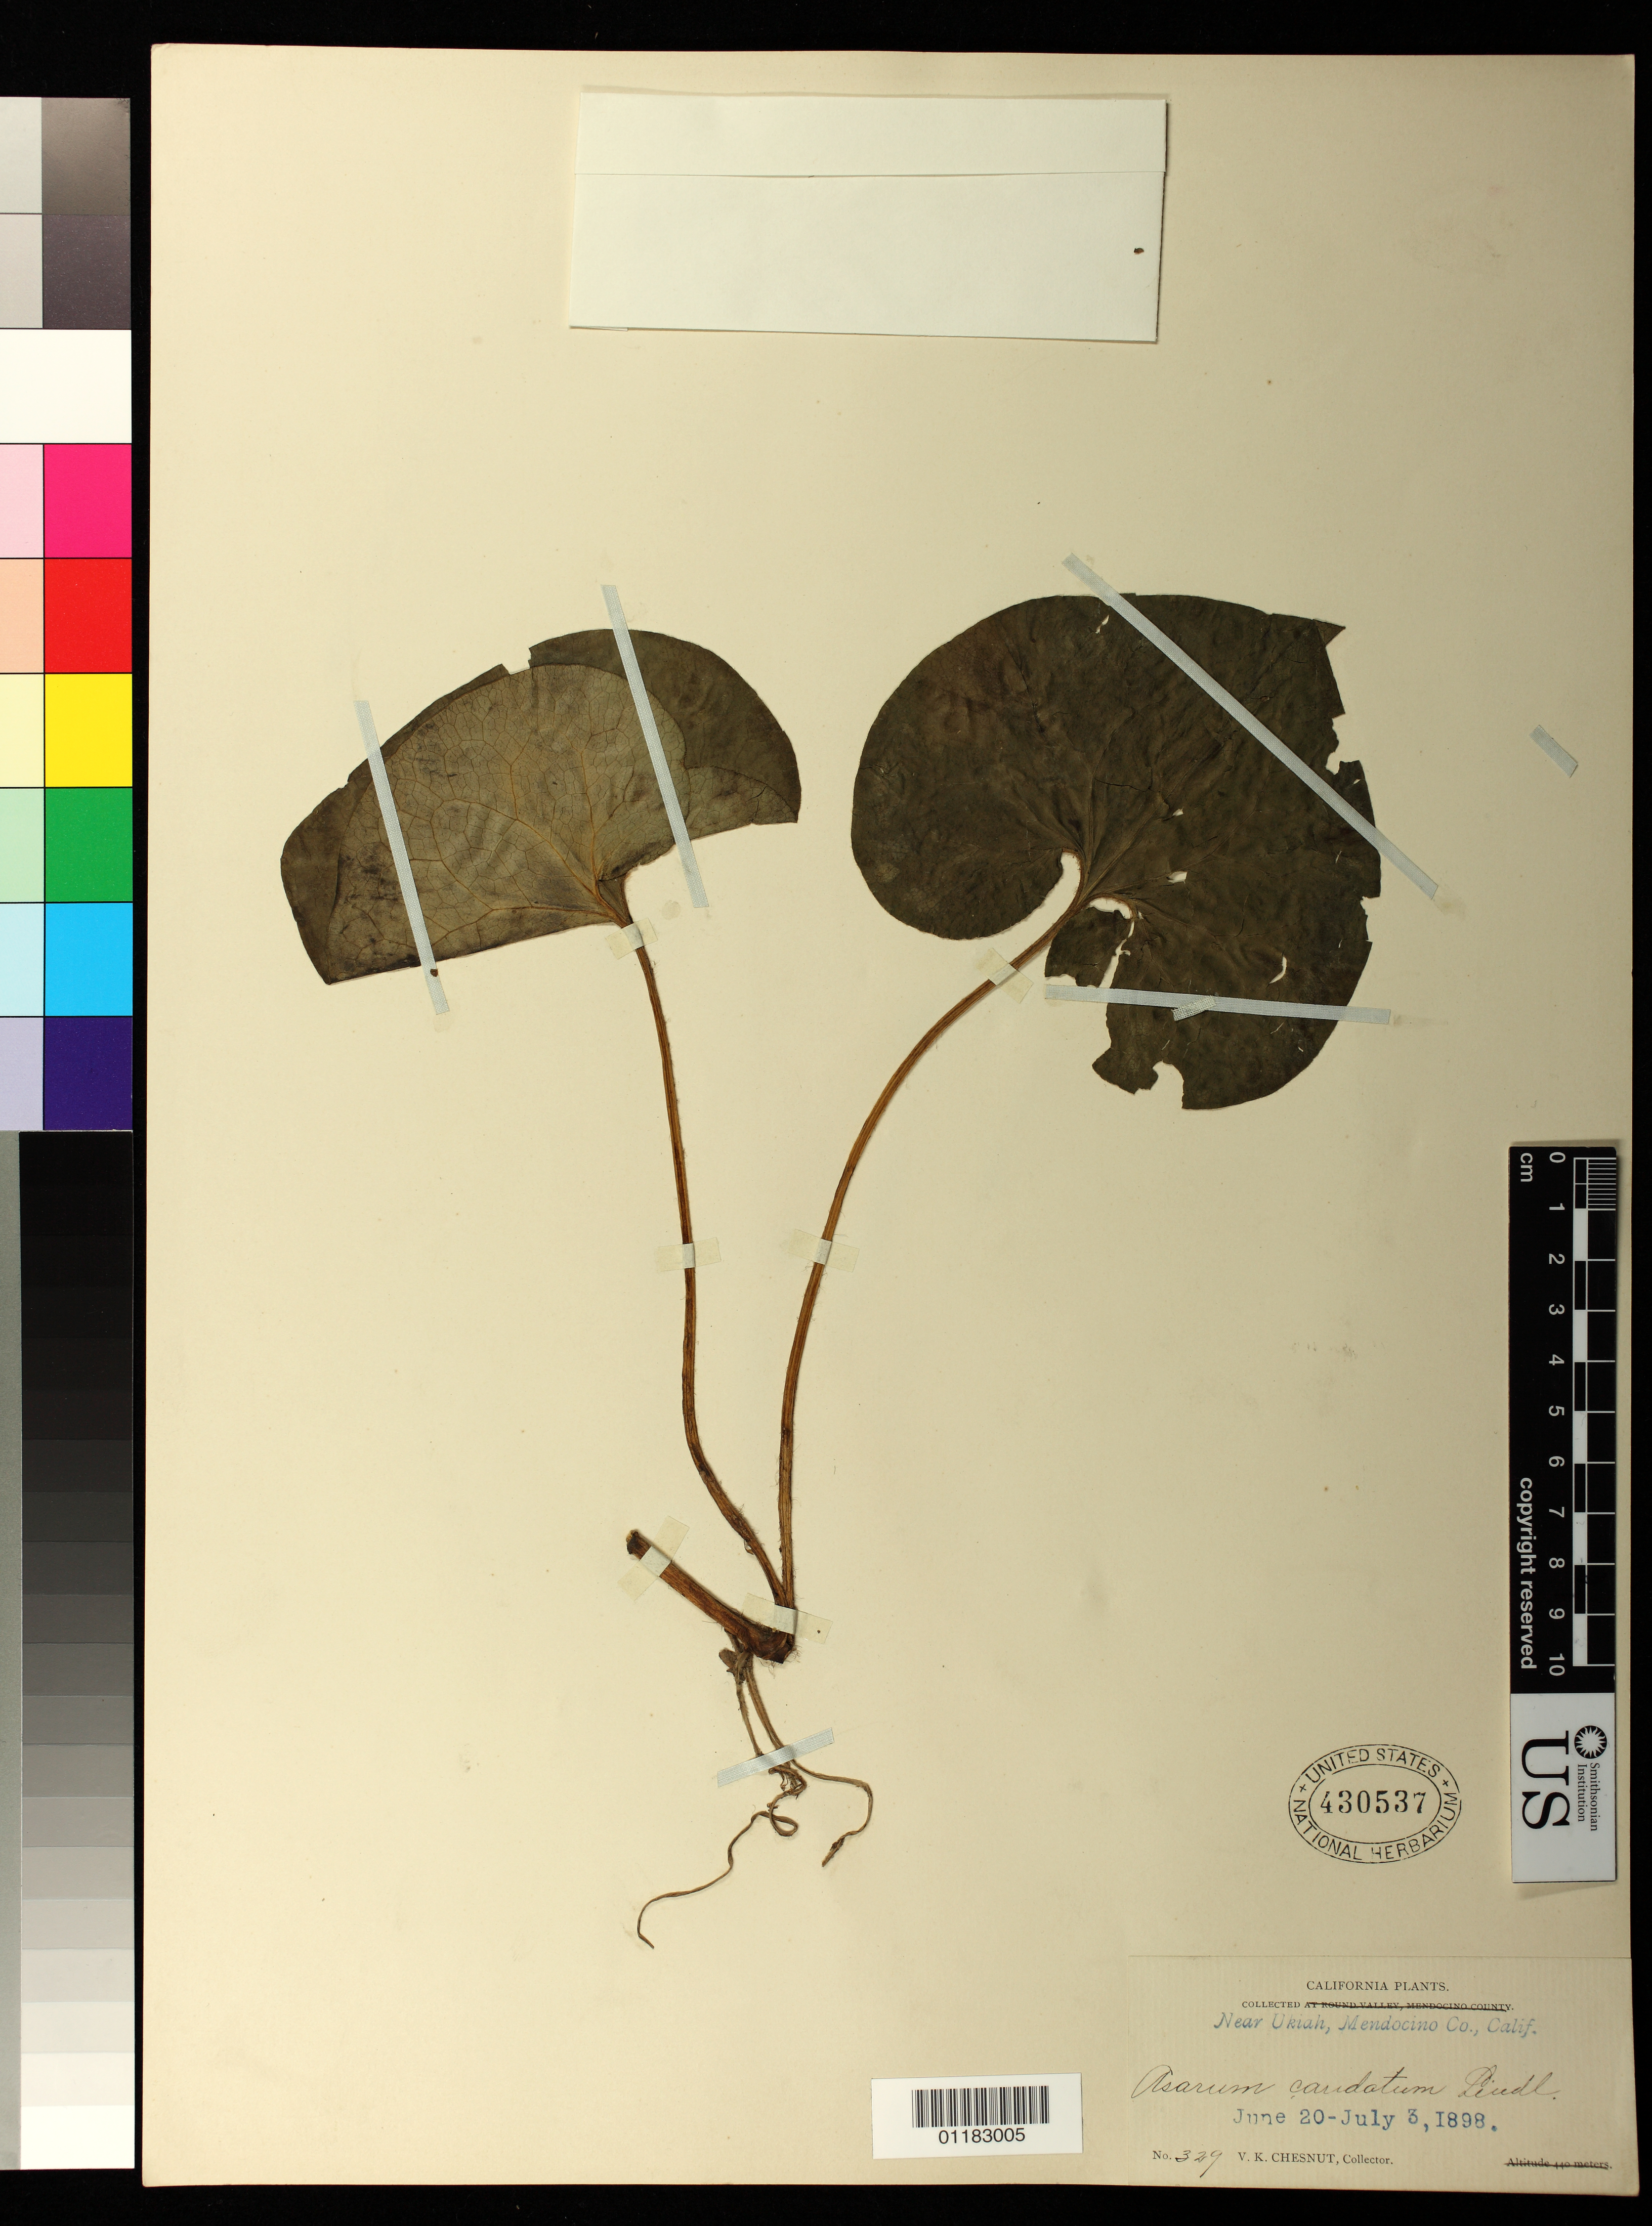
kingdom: Plantae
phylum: Tracheophyta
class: Magnoliopsida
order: Piperales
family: Aristolochiaceae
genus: Asarum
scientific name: Asarum caudatum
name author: Lindl.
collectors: V. K. Chestnut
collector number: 329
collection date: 1898-06-20/1898-07-03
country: United States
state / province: California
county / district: Mendocino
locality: Near Ukiah, Mendocino Co., Calif.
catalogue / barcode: US 430537